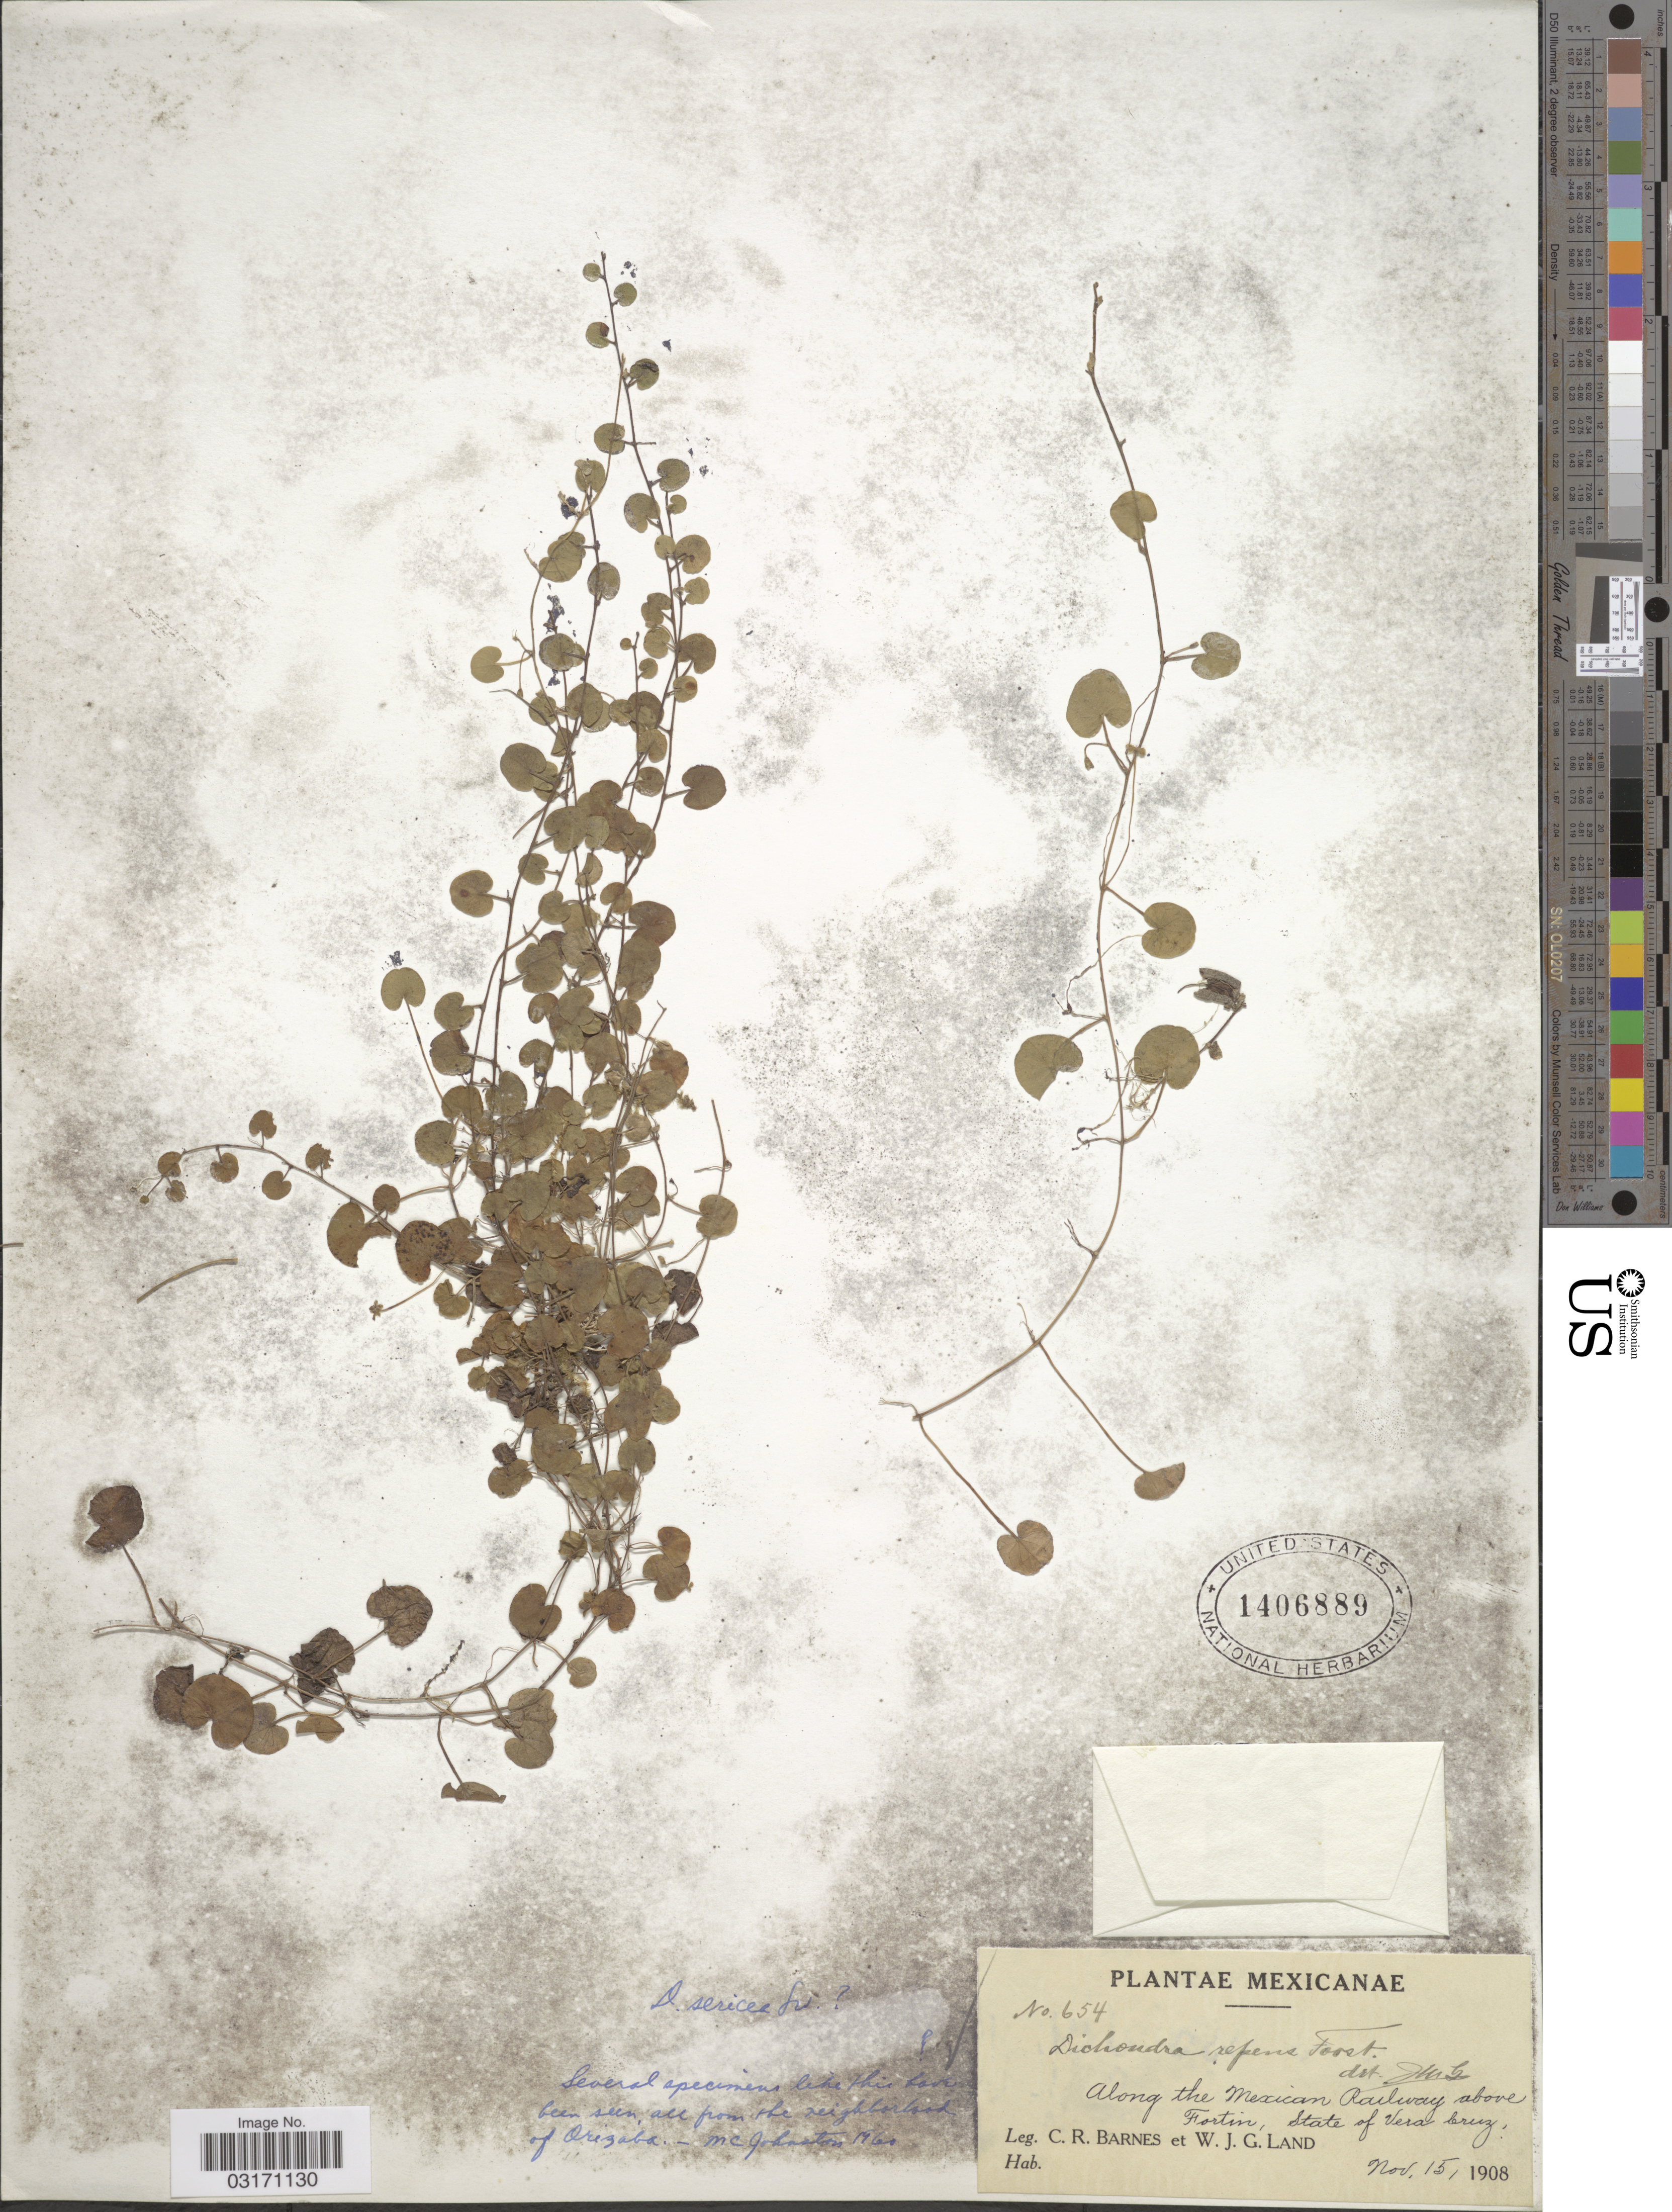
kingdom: Plantae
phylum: Tracheophyta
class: Magnoliopsida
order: Solanales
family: Convolvulaceae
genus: Dichondra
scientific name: Dichondra sericea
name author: Sw.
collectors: C. R. Barnes & W. J. G. Land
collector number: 654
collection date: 1908-11-15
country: Mexico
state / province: Veracruz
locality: Along the Mexican Railway above Fortin, State of Vera Cruz.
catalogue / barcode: US 1406889